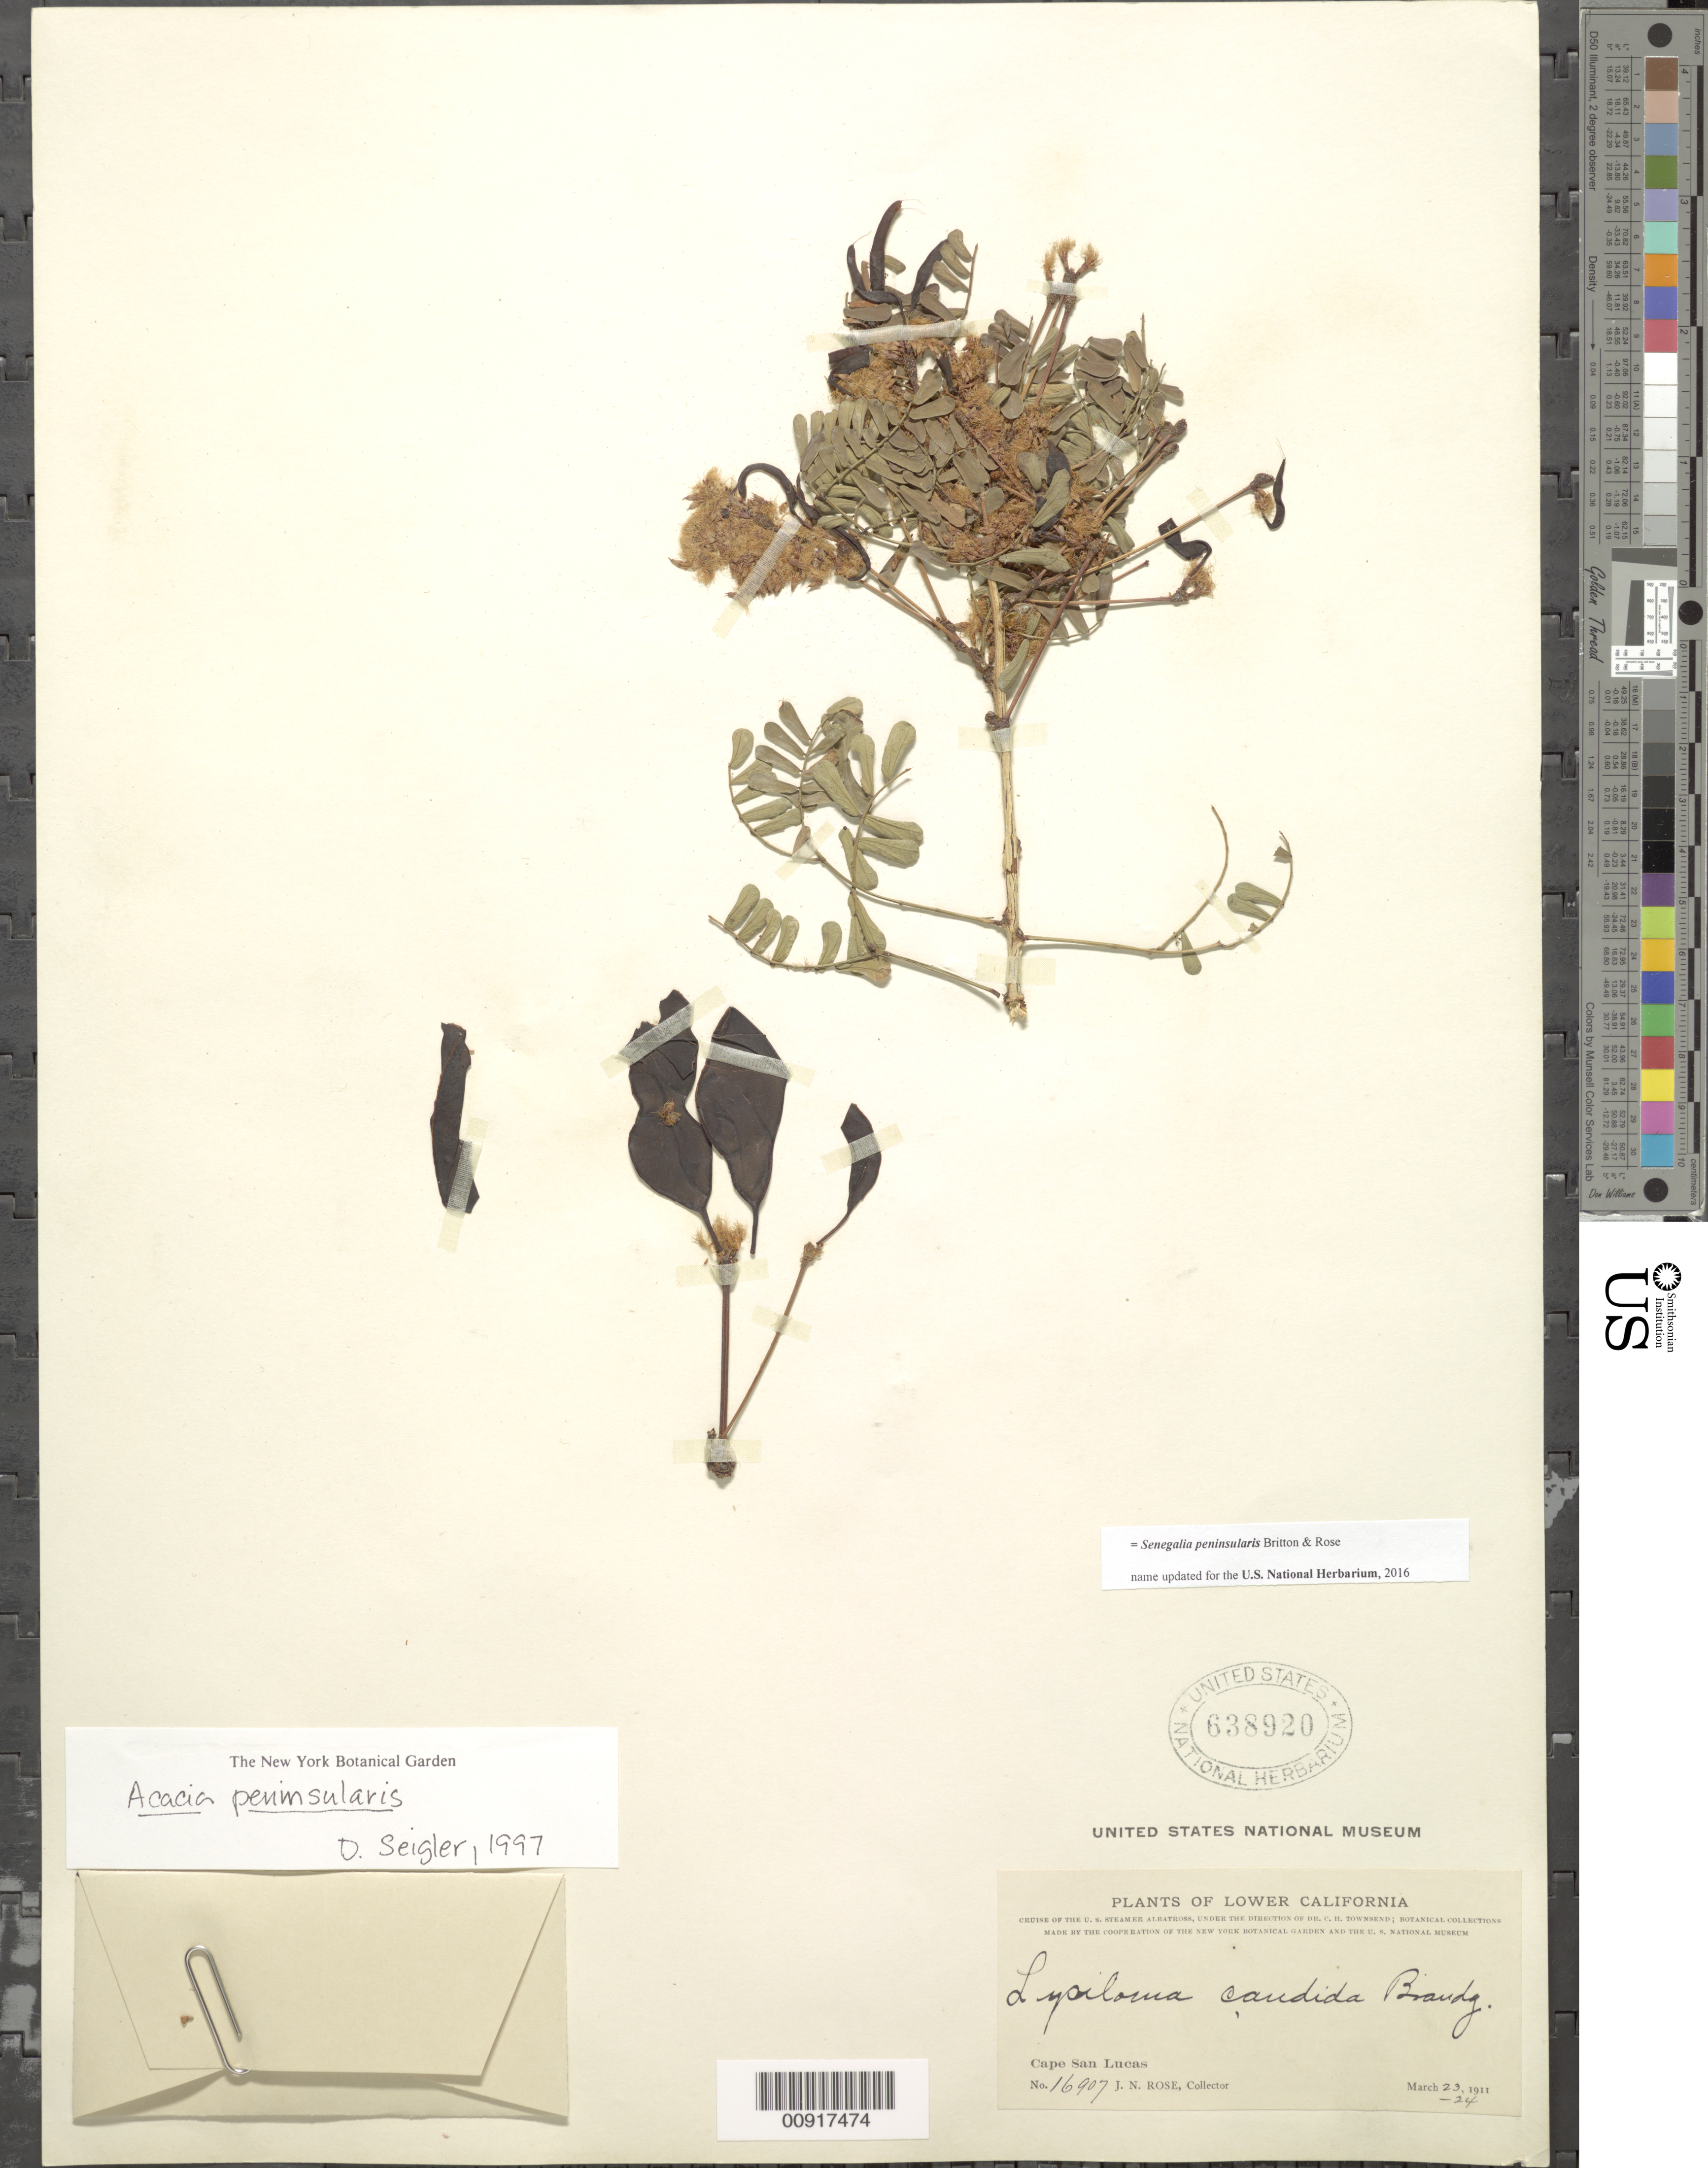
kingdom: Plantae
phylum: Tracheophyta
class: Magnoliopsida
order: Fabales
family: Fabaceae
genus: Senegalia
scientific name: Senegalia peninsularis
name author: Britton & Rose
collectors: J. N. Rose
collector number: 16907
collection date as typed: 23 Mar 1911 to 24 Mar 1911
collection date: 1911-03-23/1911-03-24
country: Mexico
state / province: Baja California Sur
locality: Cape San Lucas, Lower California.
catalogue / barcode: US 638920